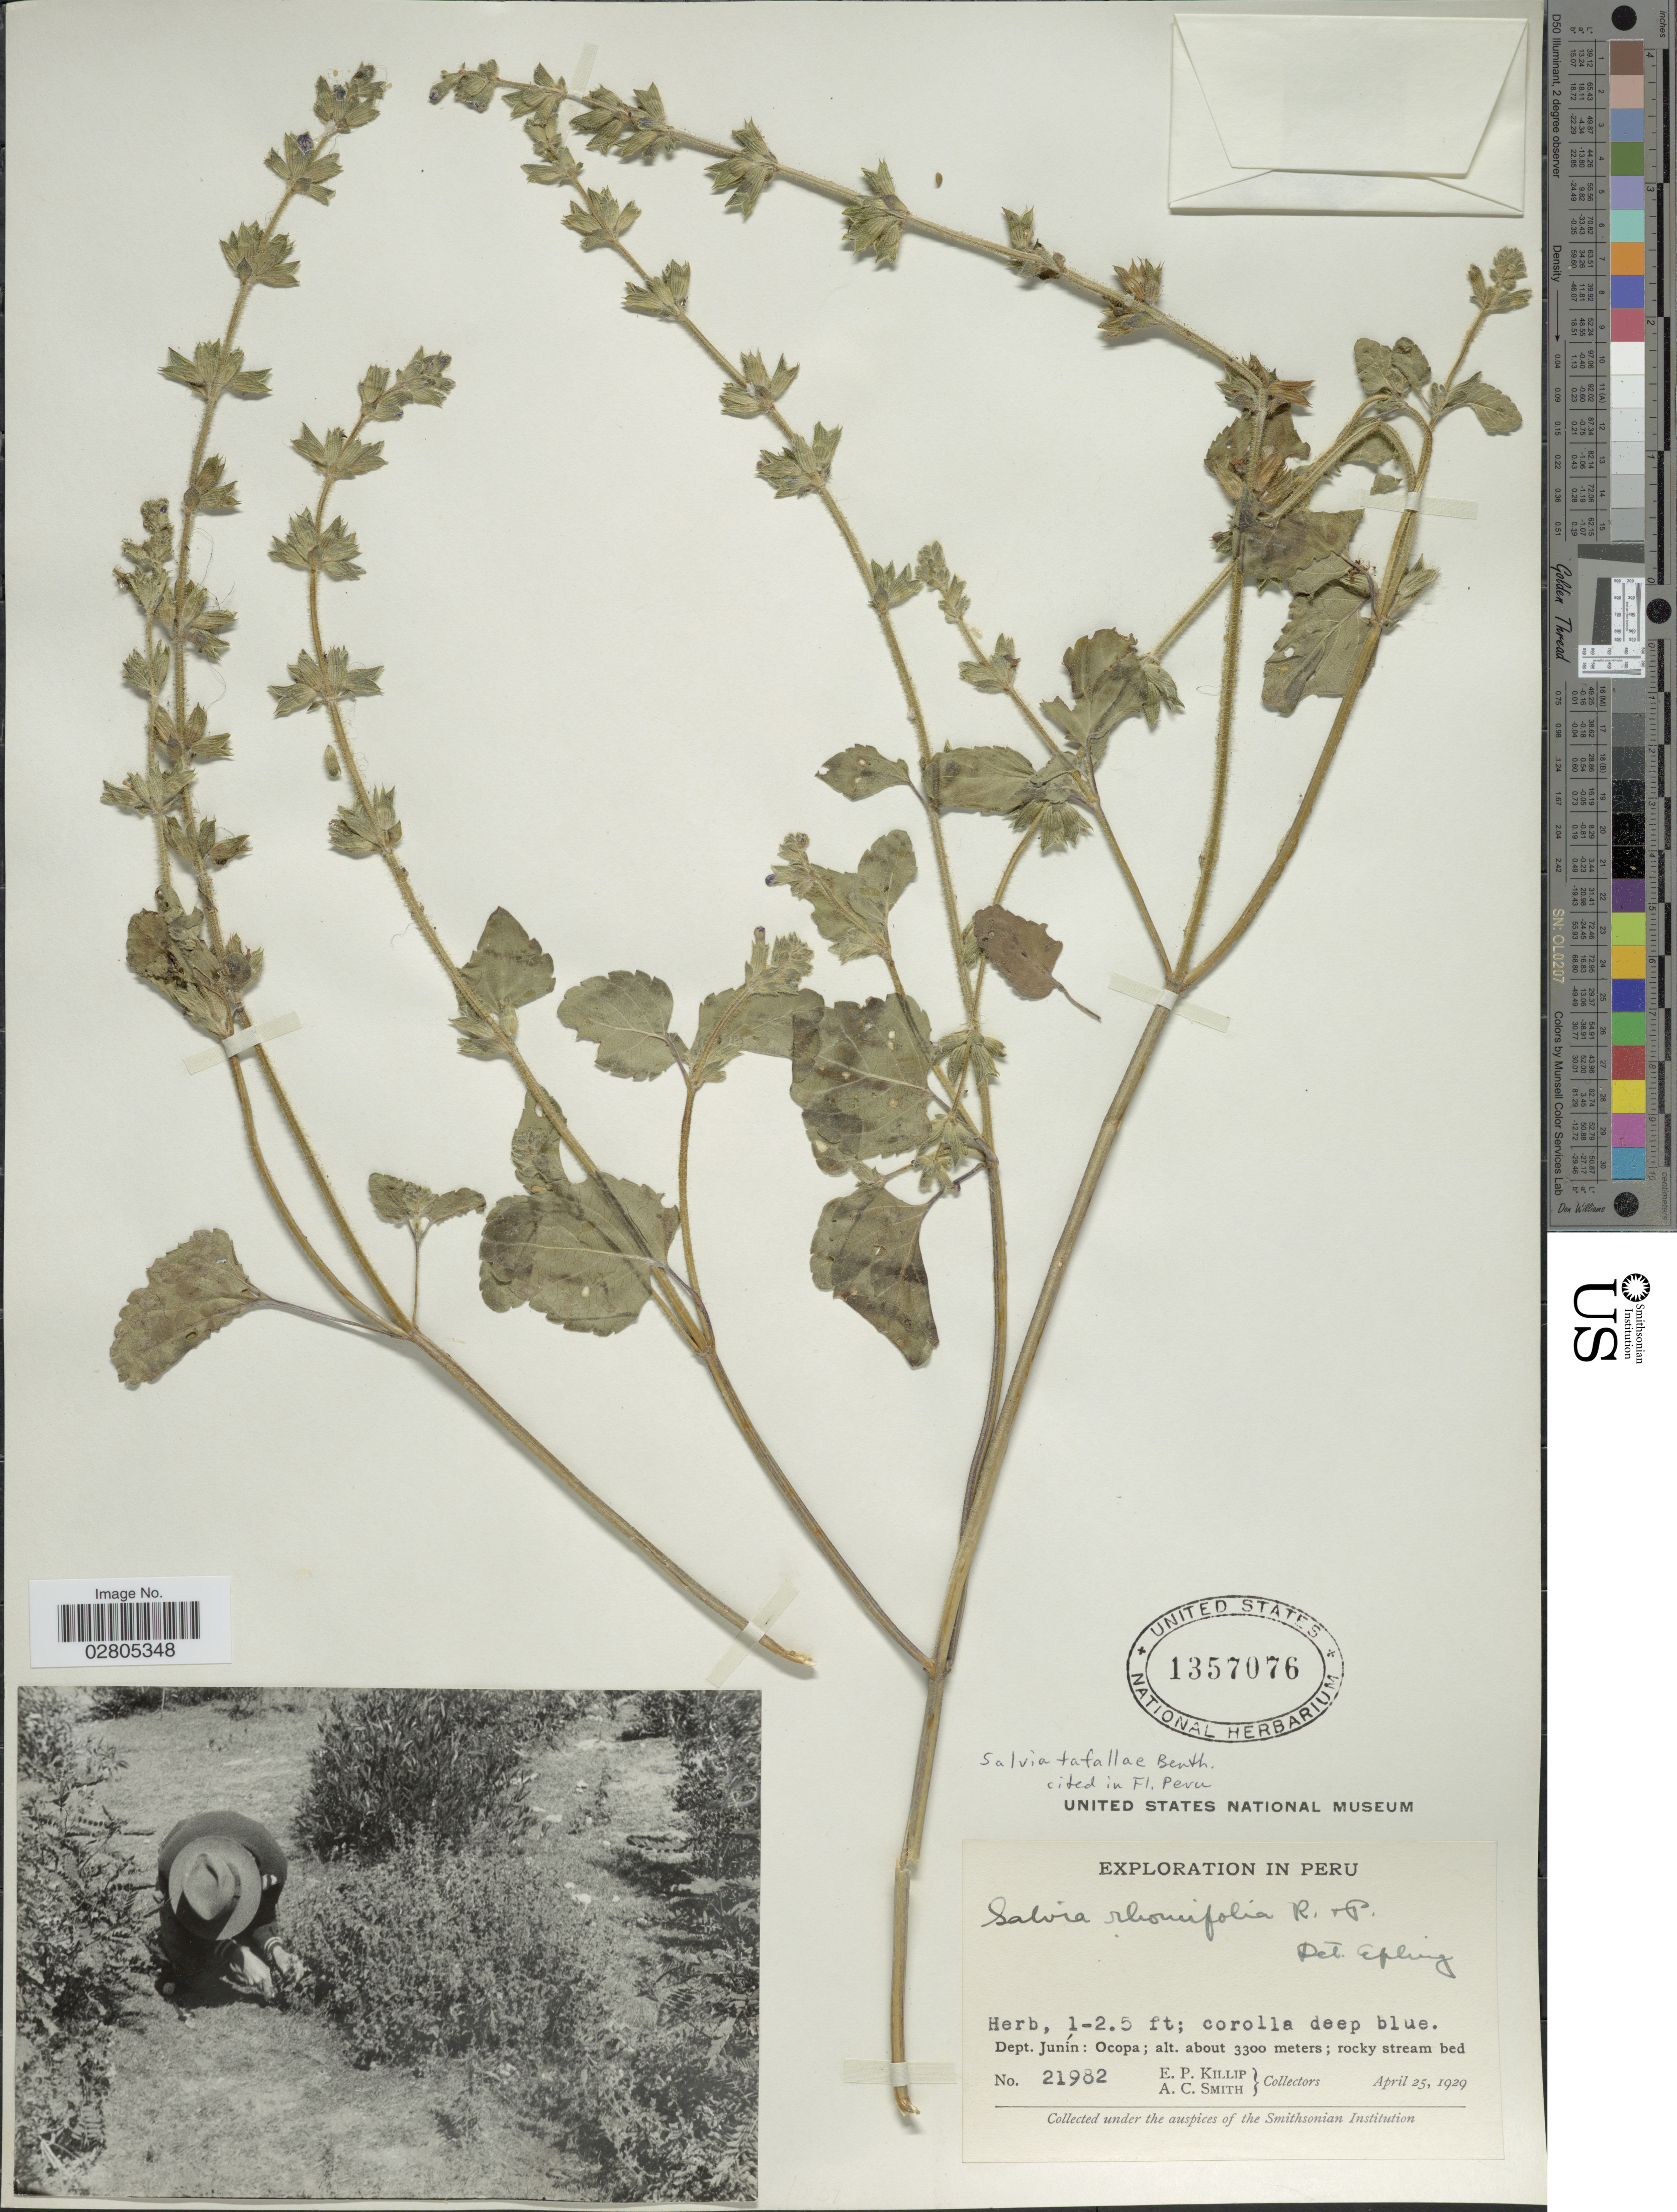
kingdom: Plantae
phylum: Tracheophyta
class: Magnoliopsida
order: Lamiales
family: Lamiaceae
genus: Salvia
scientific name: Salvia tafallae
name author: Benth.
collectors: E. P. Killip & A. C. Smith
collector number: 21982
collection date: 1929-04-25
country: Peru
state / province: Junín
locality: Dept. Junín, Ocopa.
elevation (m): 3300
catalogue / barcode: US 1357076